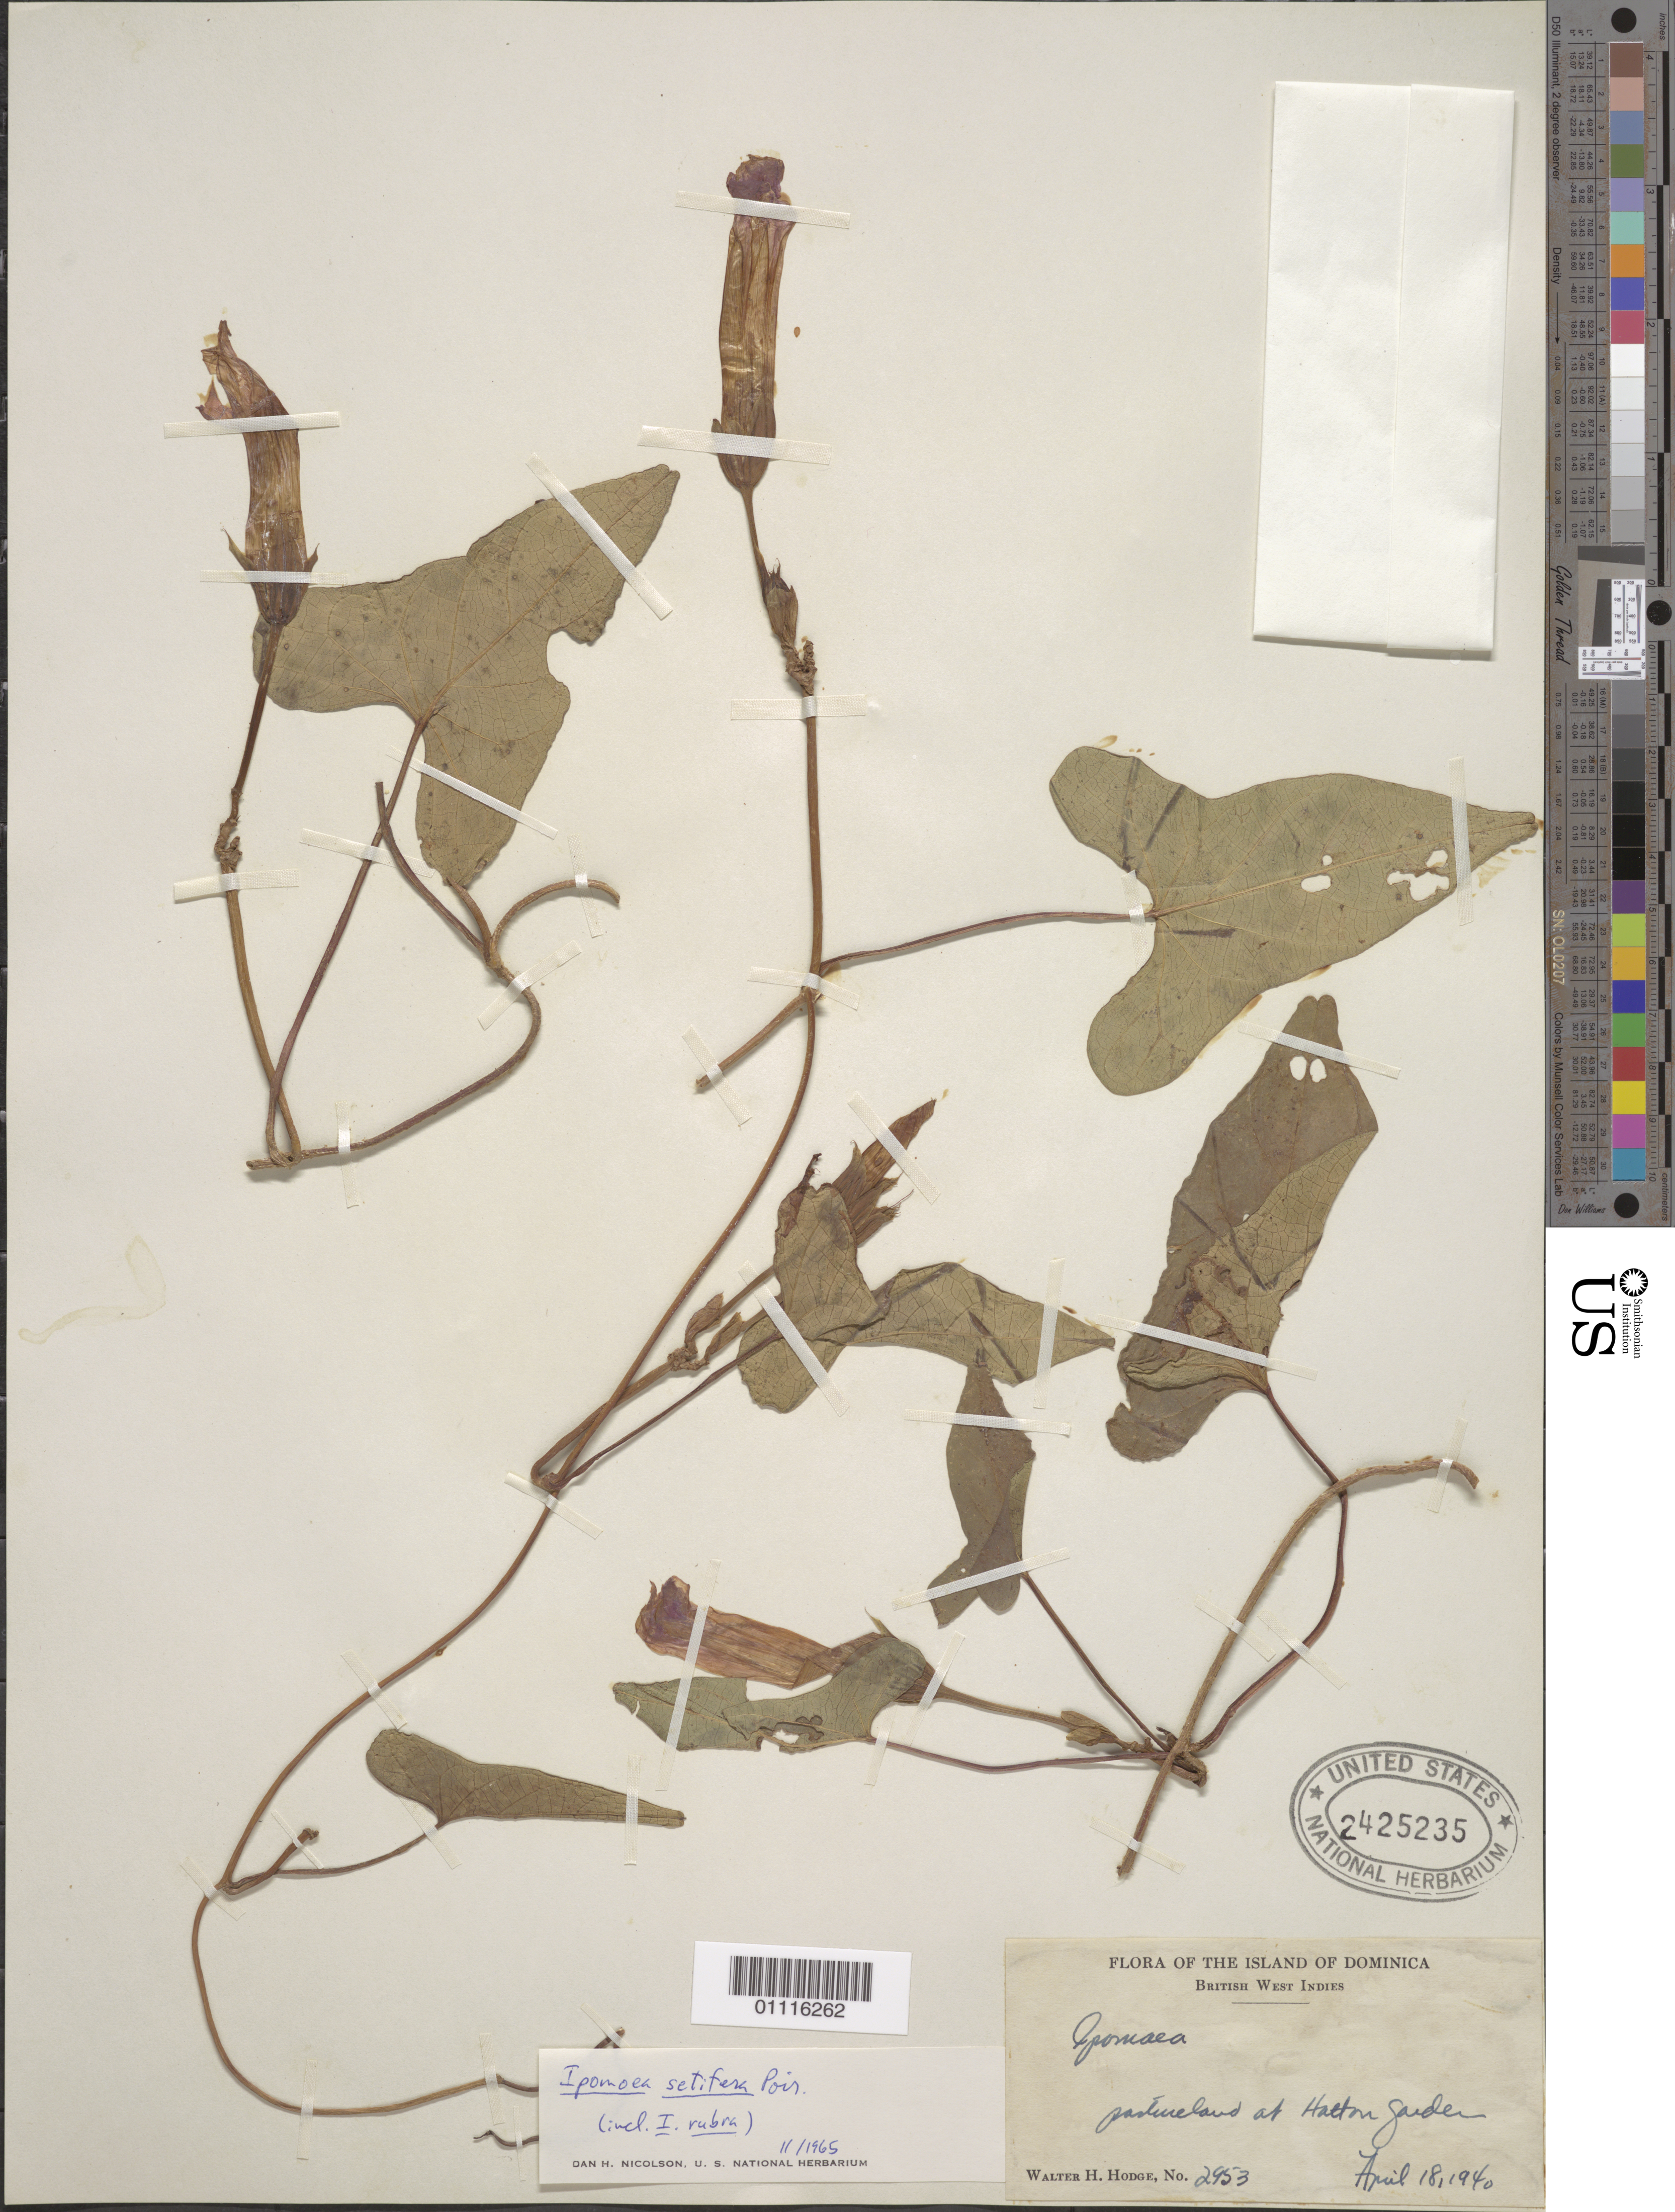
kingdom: Plantae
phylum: Tracheophyta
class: Magnoliopsida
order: Solanales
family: Convolvulaceae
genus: Ipomoea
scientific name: Ipomoea setifera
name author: Poir.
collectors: W. Hodge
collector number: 2953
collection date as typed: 18 Apr 1940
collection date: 1940-04-18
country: Dominica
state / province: St. Andrew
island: Dominica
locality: Pastureland of Hatton Garden.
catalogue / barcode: US 2425235